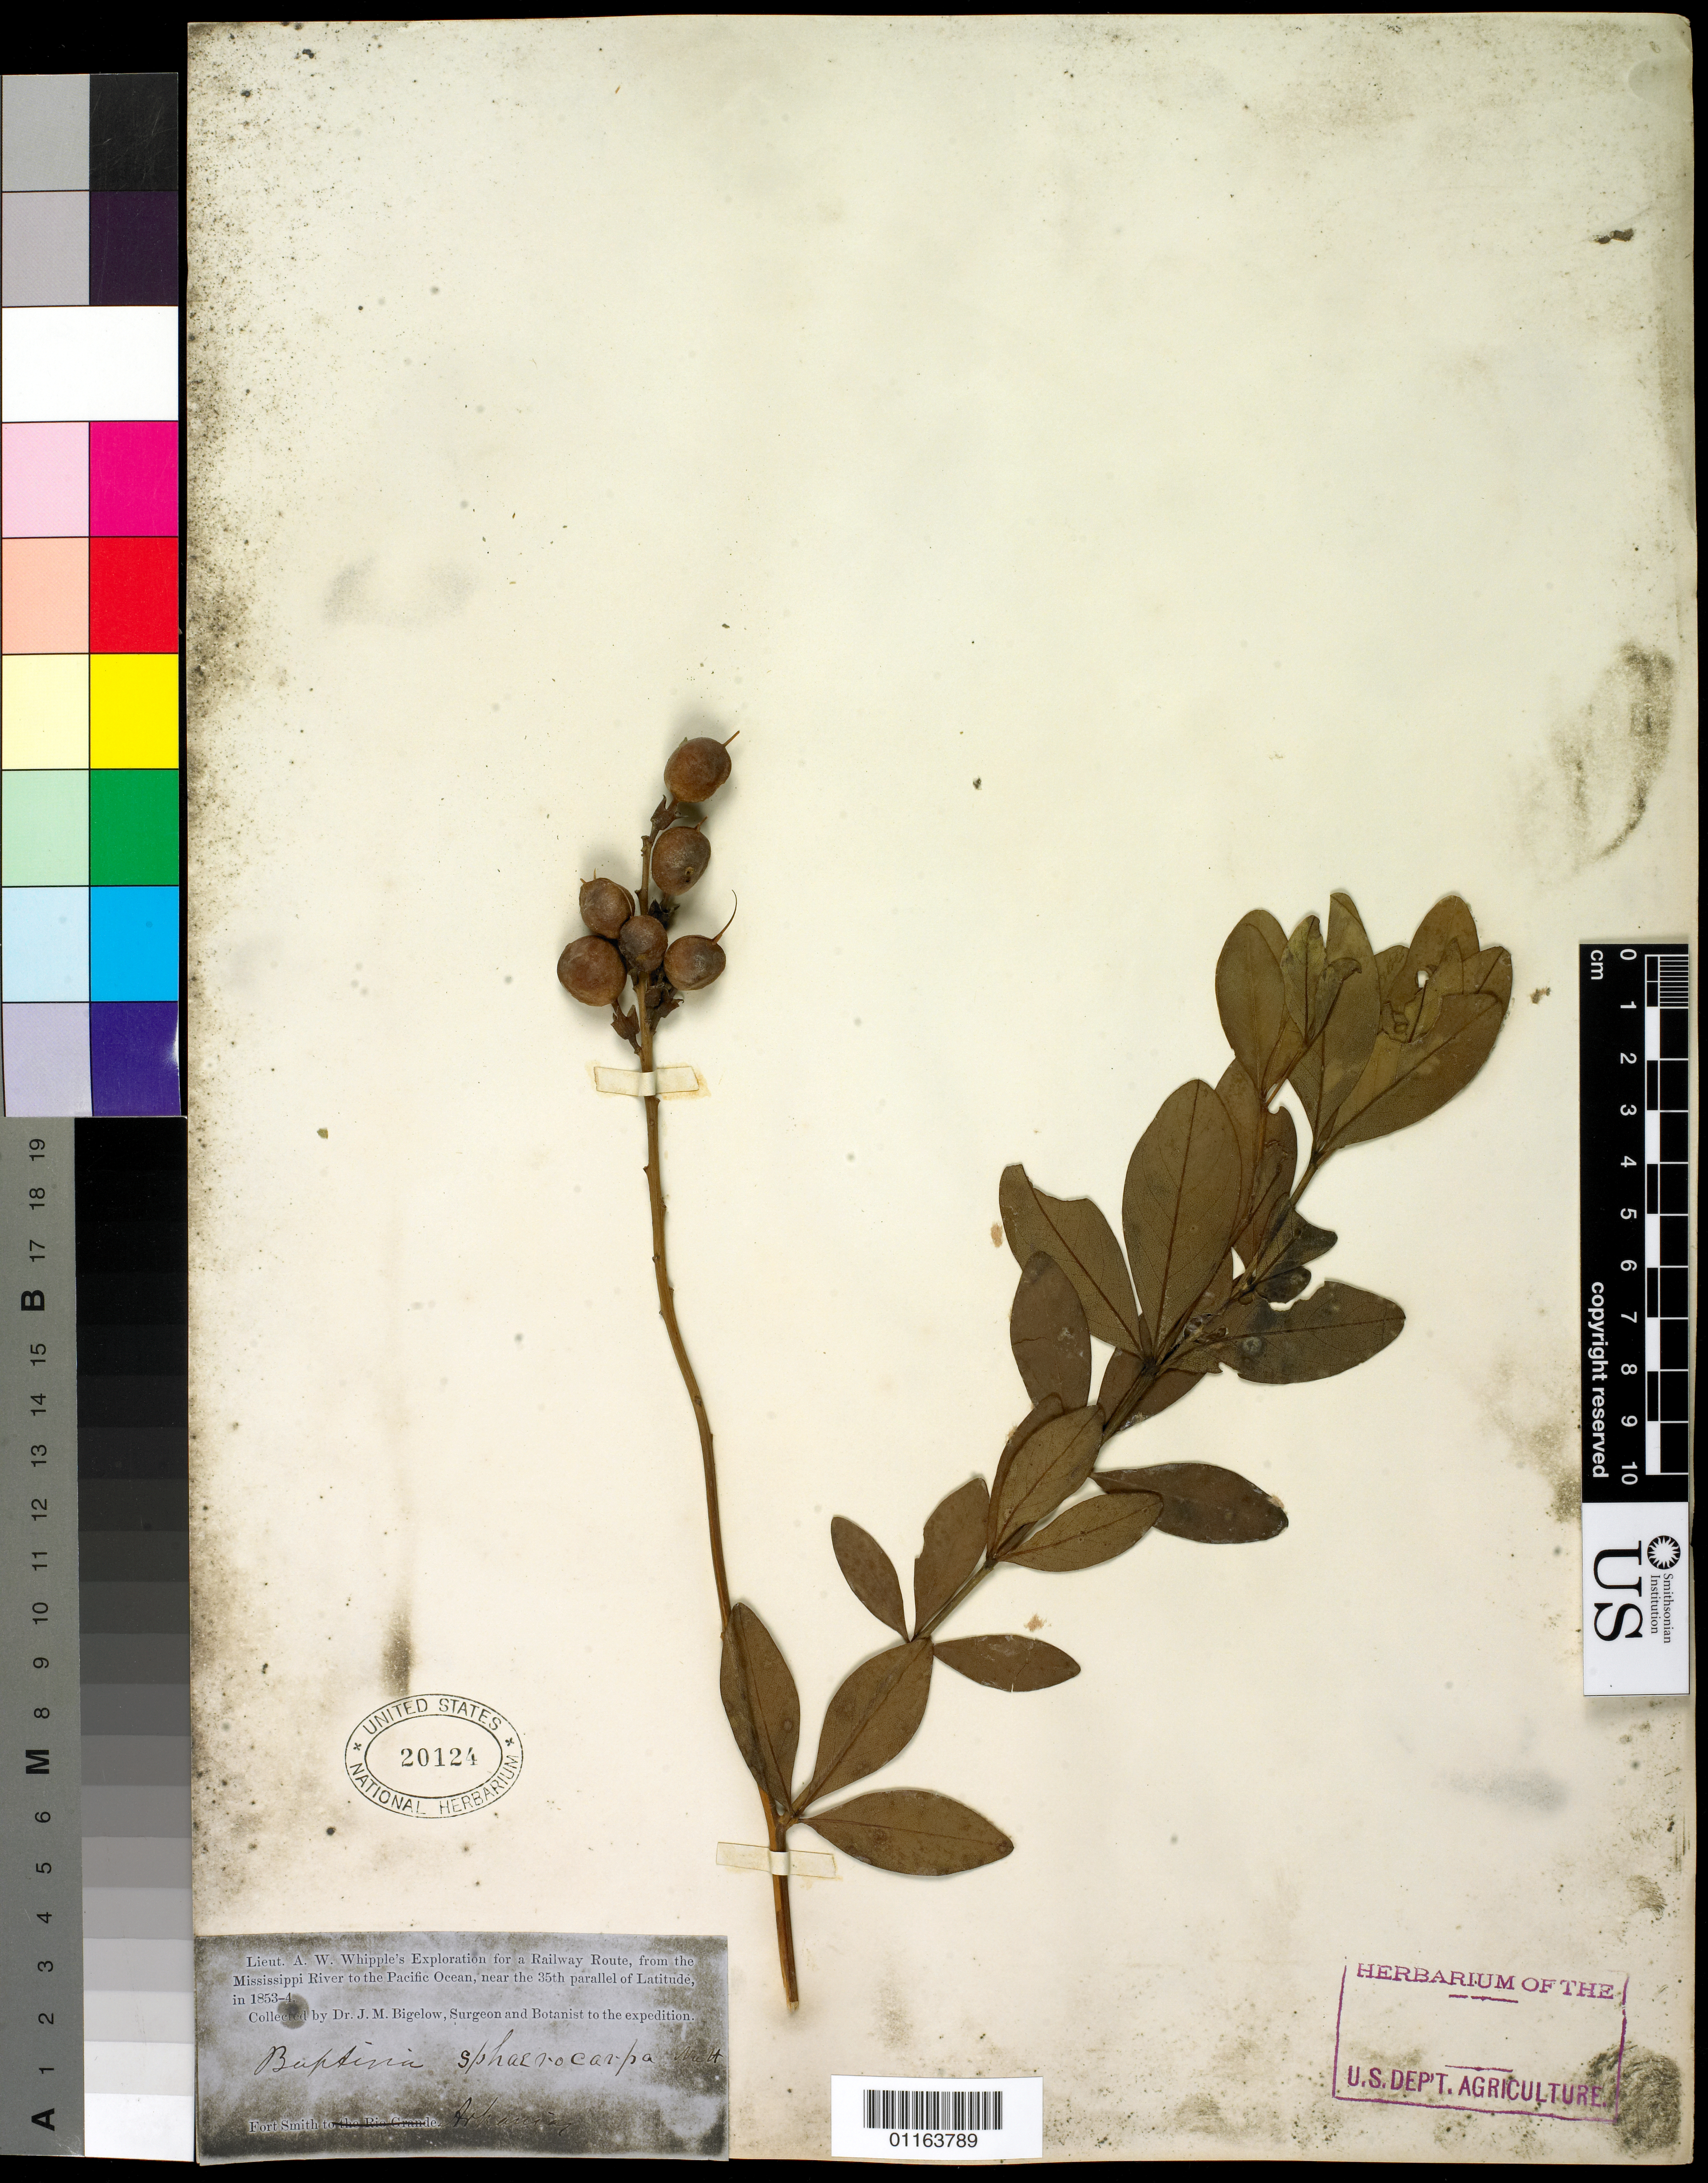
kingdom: Plantae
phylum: Tracheophyta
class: Magnoliopsida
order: Fabales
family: Fabaceae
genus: Baptisia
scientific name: Baptisia sphaerocarpa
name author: Nutt.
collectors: J. M. Bigelow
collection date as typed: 1853 to -- -- 1854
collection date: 1853/1854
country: United States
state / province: Arkansas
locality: Fort smith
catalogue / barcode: US 20124